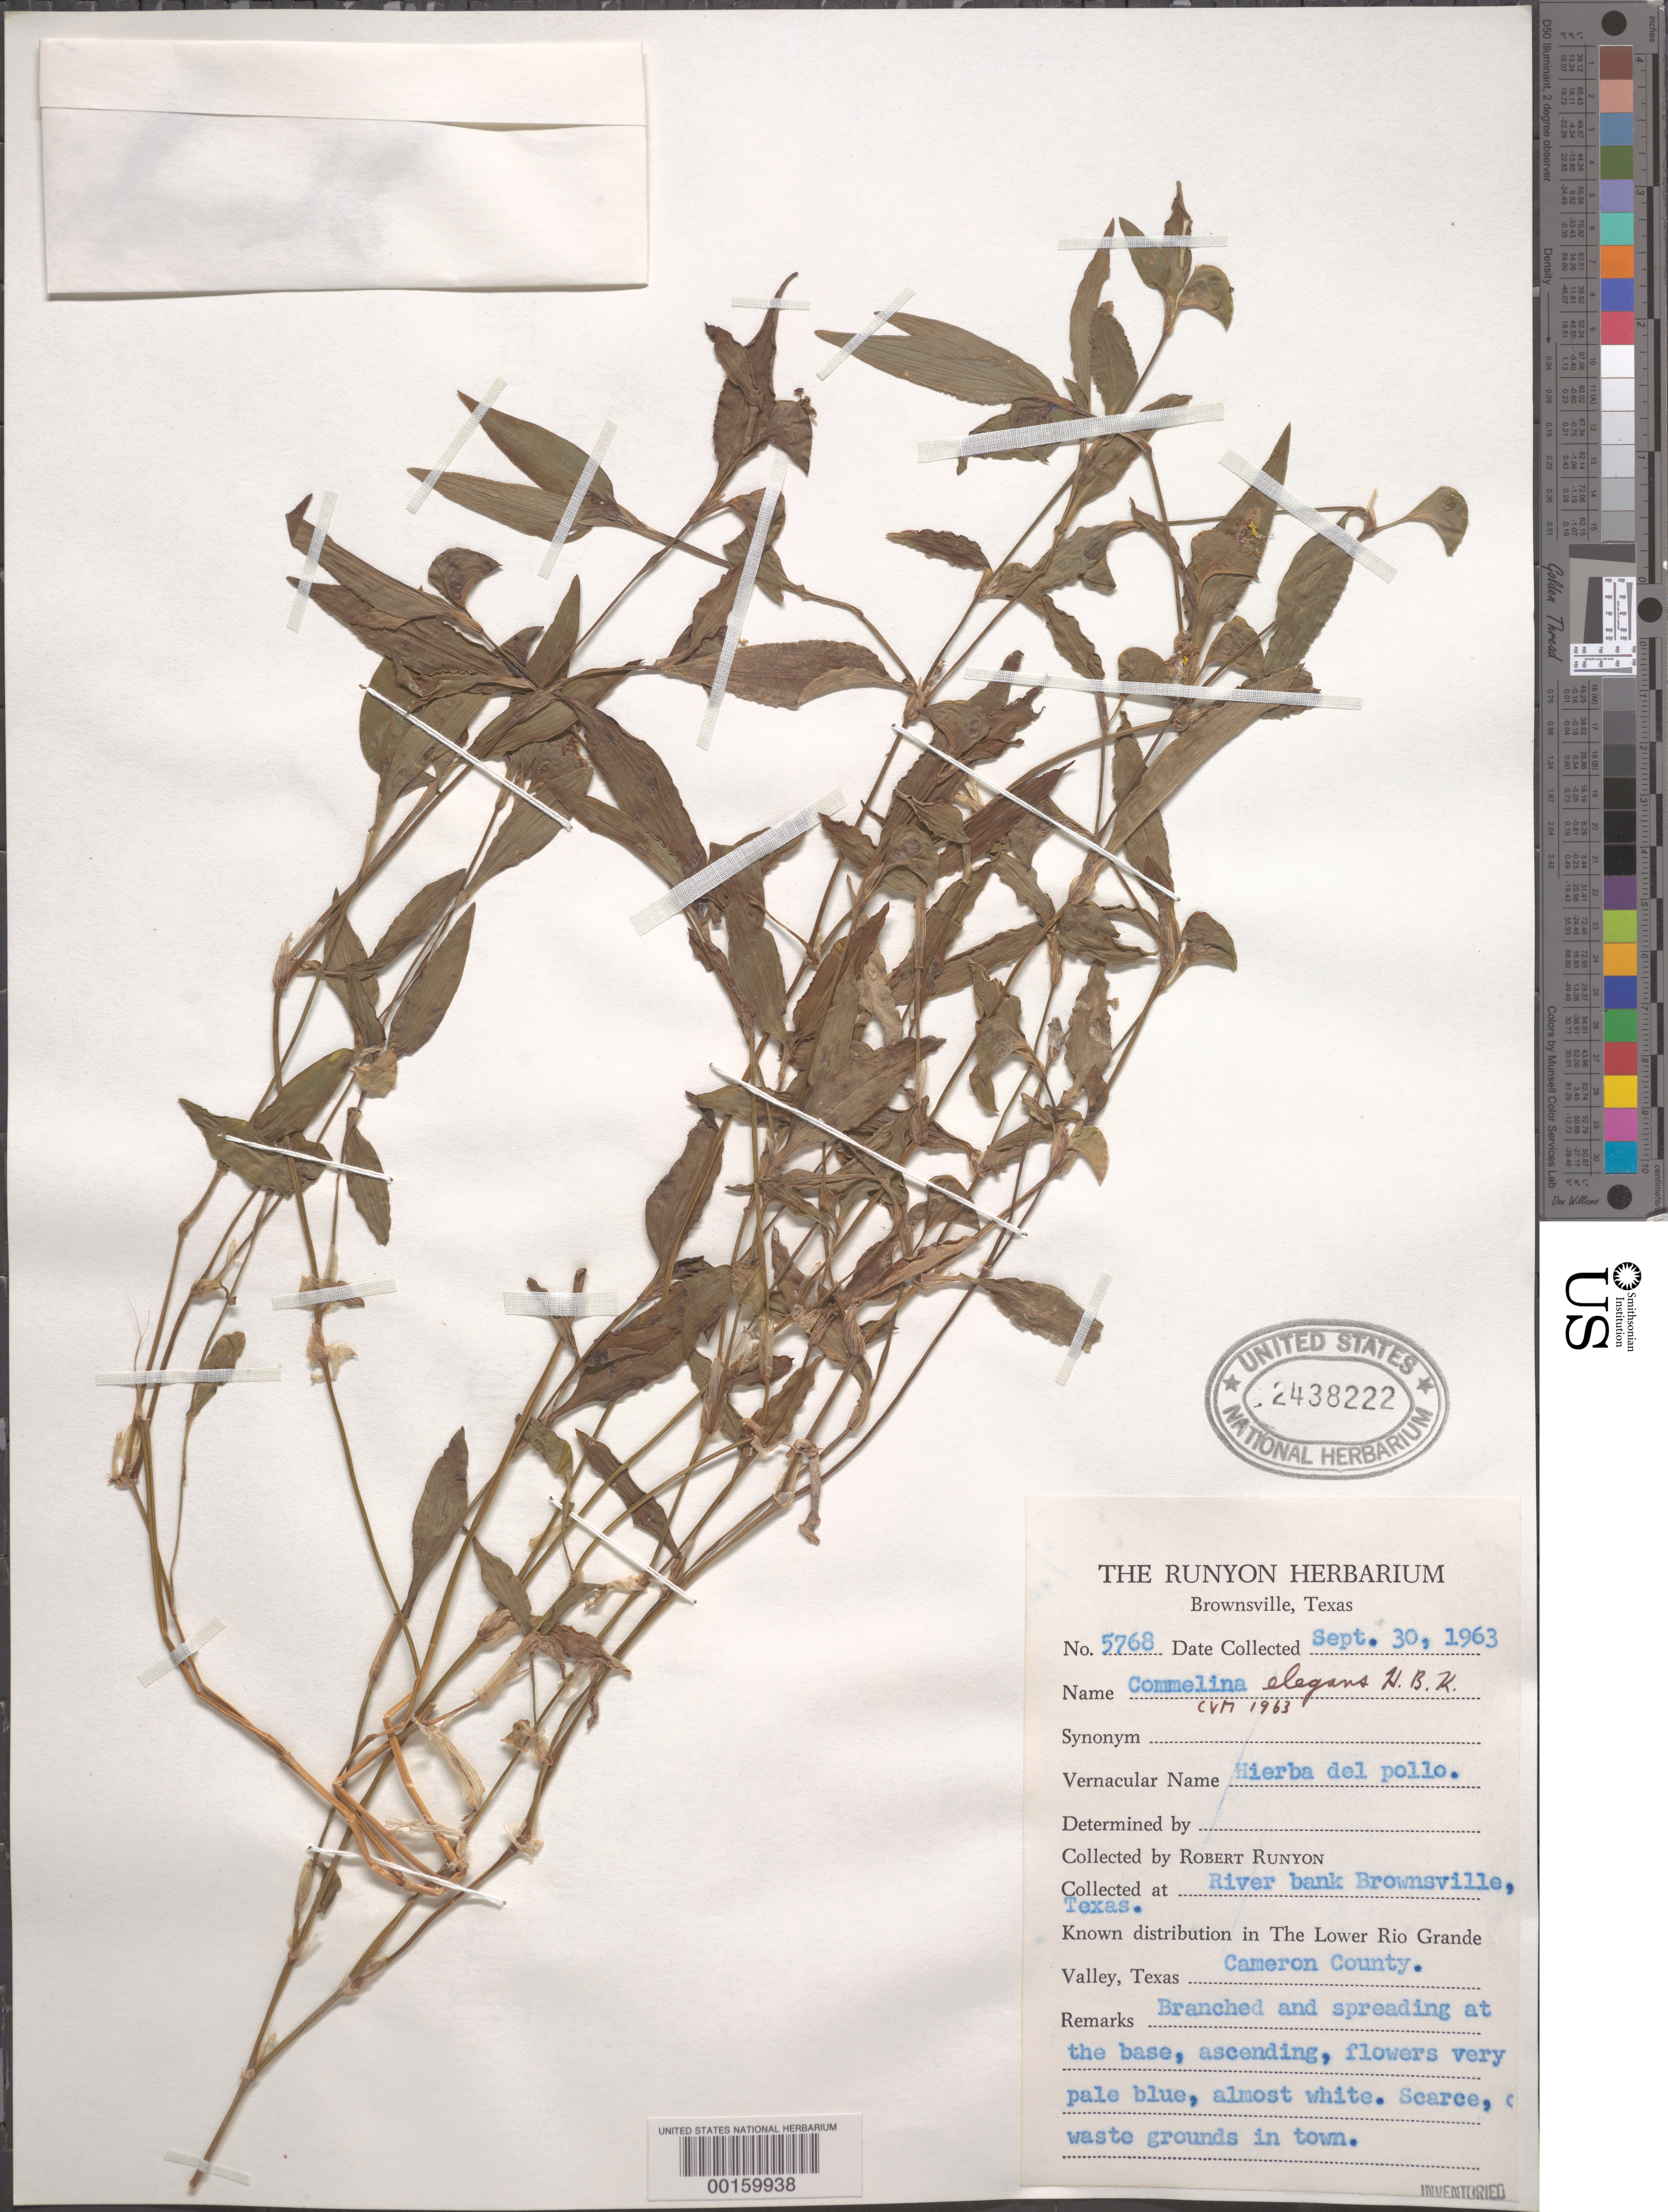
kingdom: Plantae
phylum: Tracheophyta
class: Liliopsida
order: Commelinales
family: Commelinaceae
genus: Commelina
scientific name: Commelina erecta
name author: L.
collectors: R. Runyon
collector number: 5768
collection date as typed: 30 Sep 1963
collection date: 1963-09-30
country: United States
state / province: Texas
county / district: Cameron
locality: Brownsville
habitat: River bank, on waste ground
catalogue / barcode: US 2438222